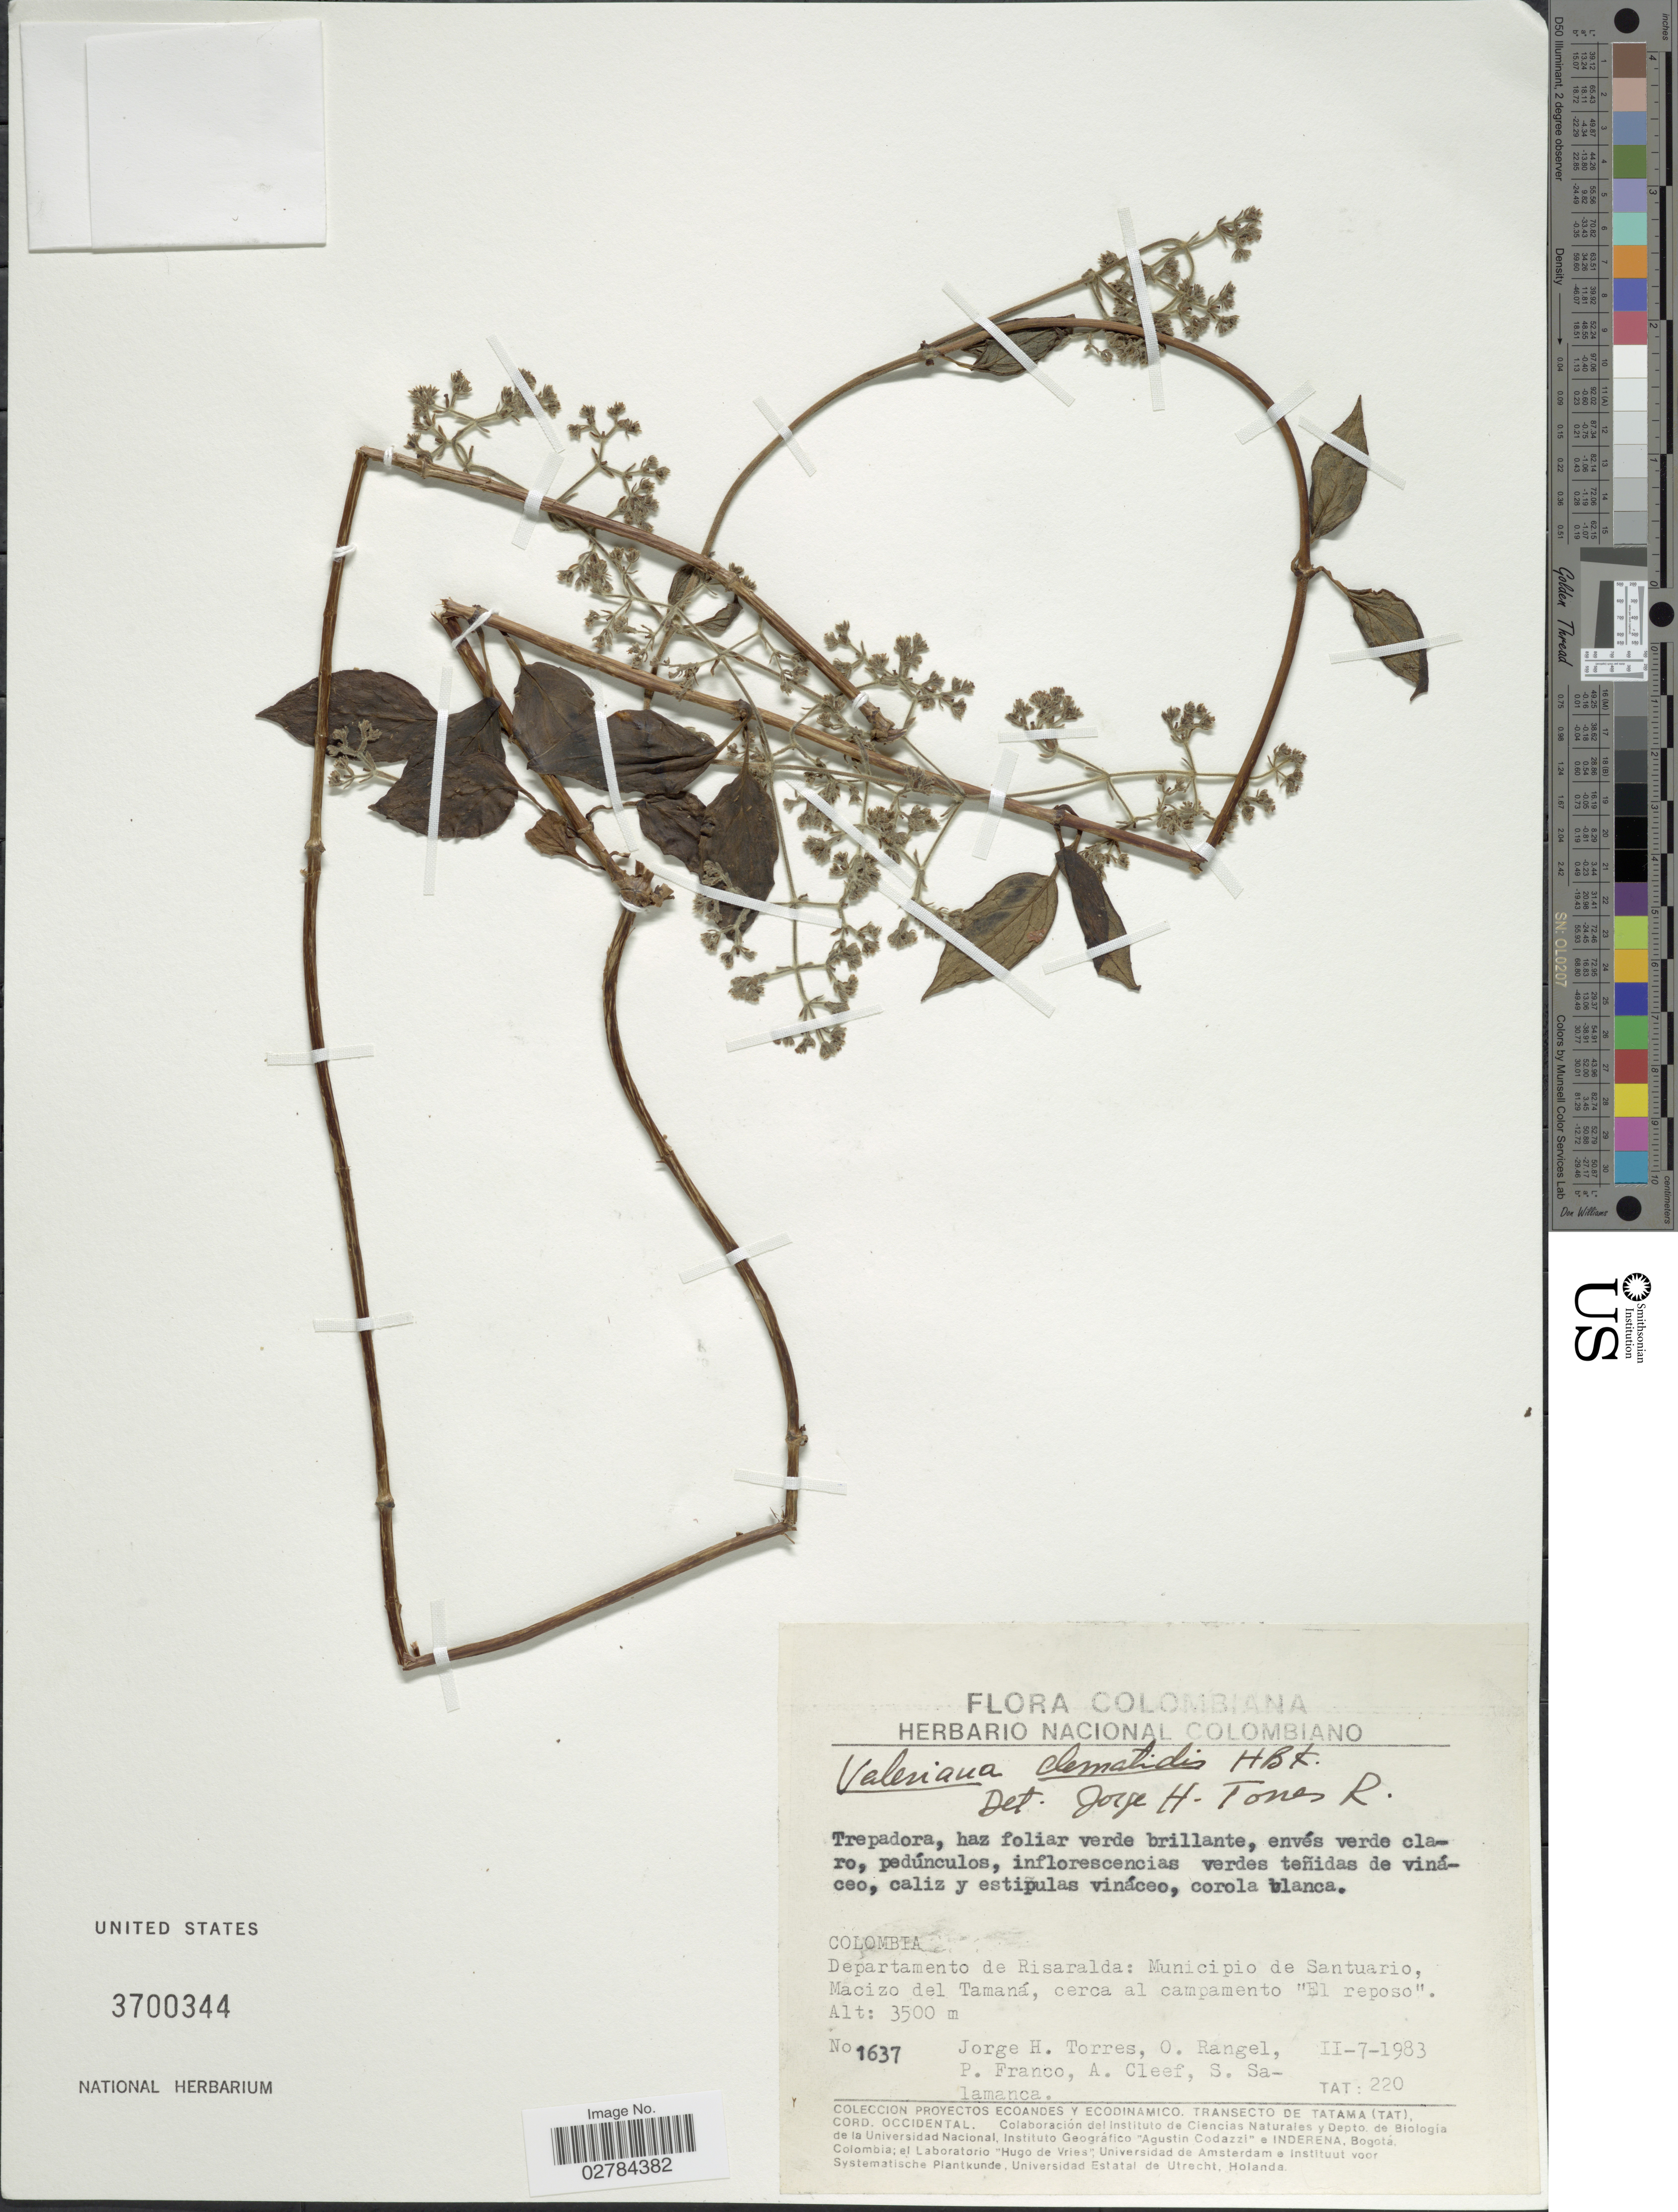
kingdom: Plantae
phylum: Tracheophyta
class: Magnoliopsida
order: Dipsacales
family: Caprifoliaceae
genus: Valeriana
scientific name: Valeriana clematitis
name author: Kunth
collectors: J. Tores, O. Rangel, P. Franco, A. M. Cleef & S. Salamanca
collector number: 1637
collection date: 1983-02-07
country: Colombia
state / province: Risaralda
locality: Departamento de Risaralda: Municipio de Santuario, Macizo del Tamaná, cerca al campamento "El reposo".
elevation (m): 3500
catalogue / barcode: US 3700344